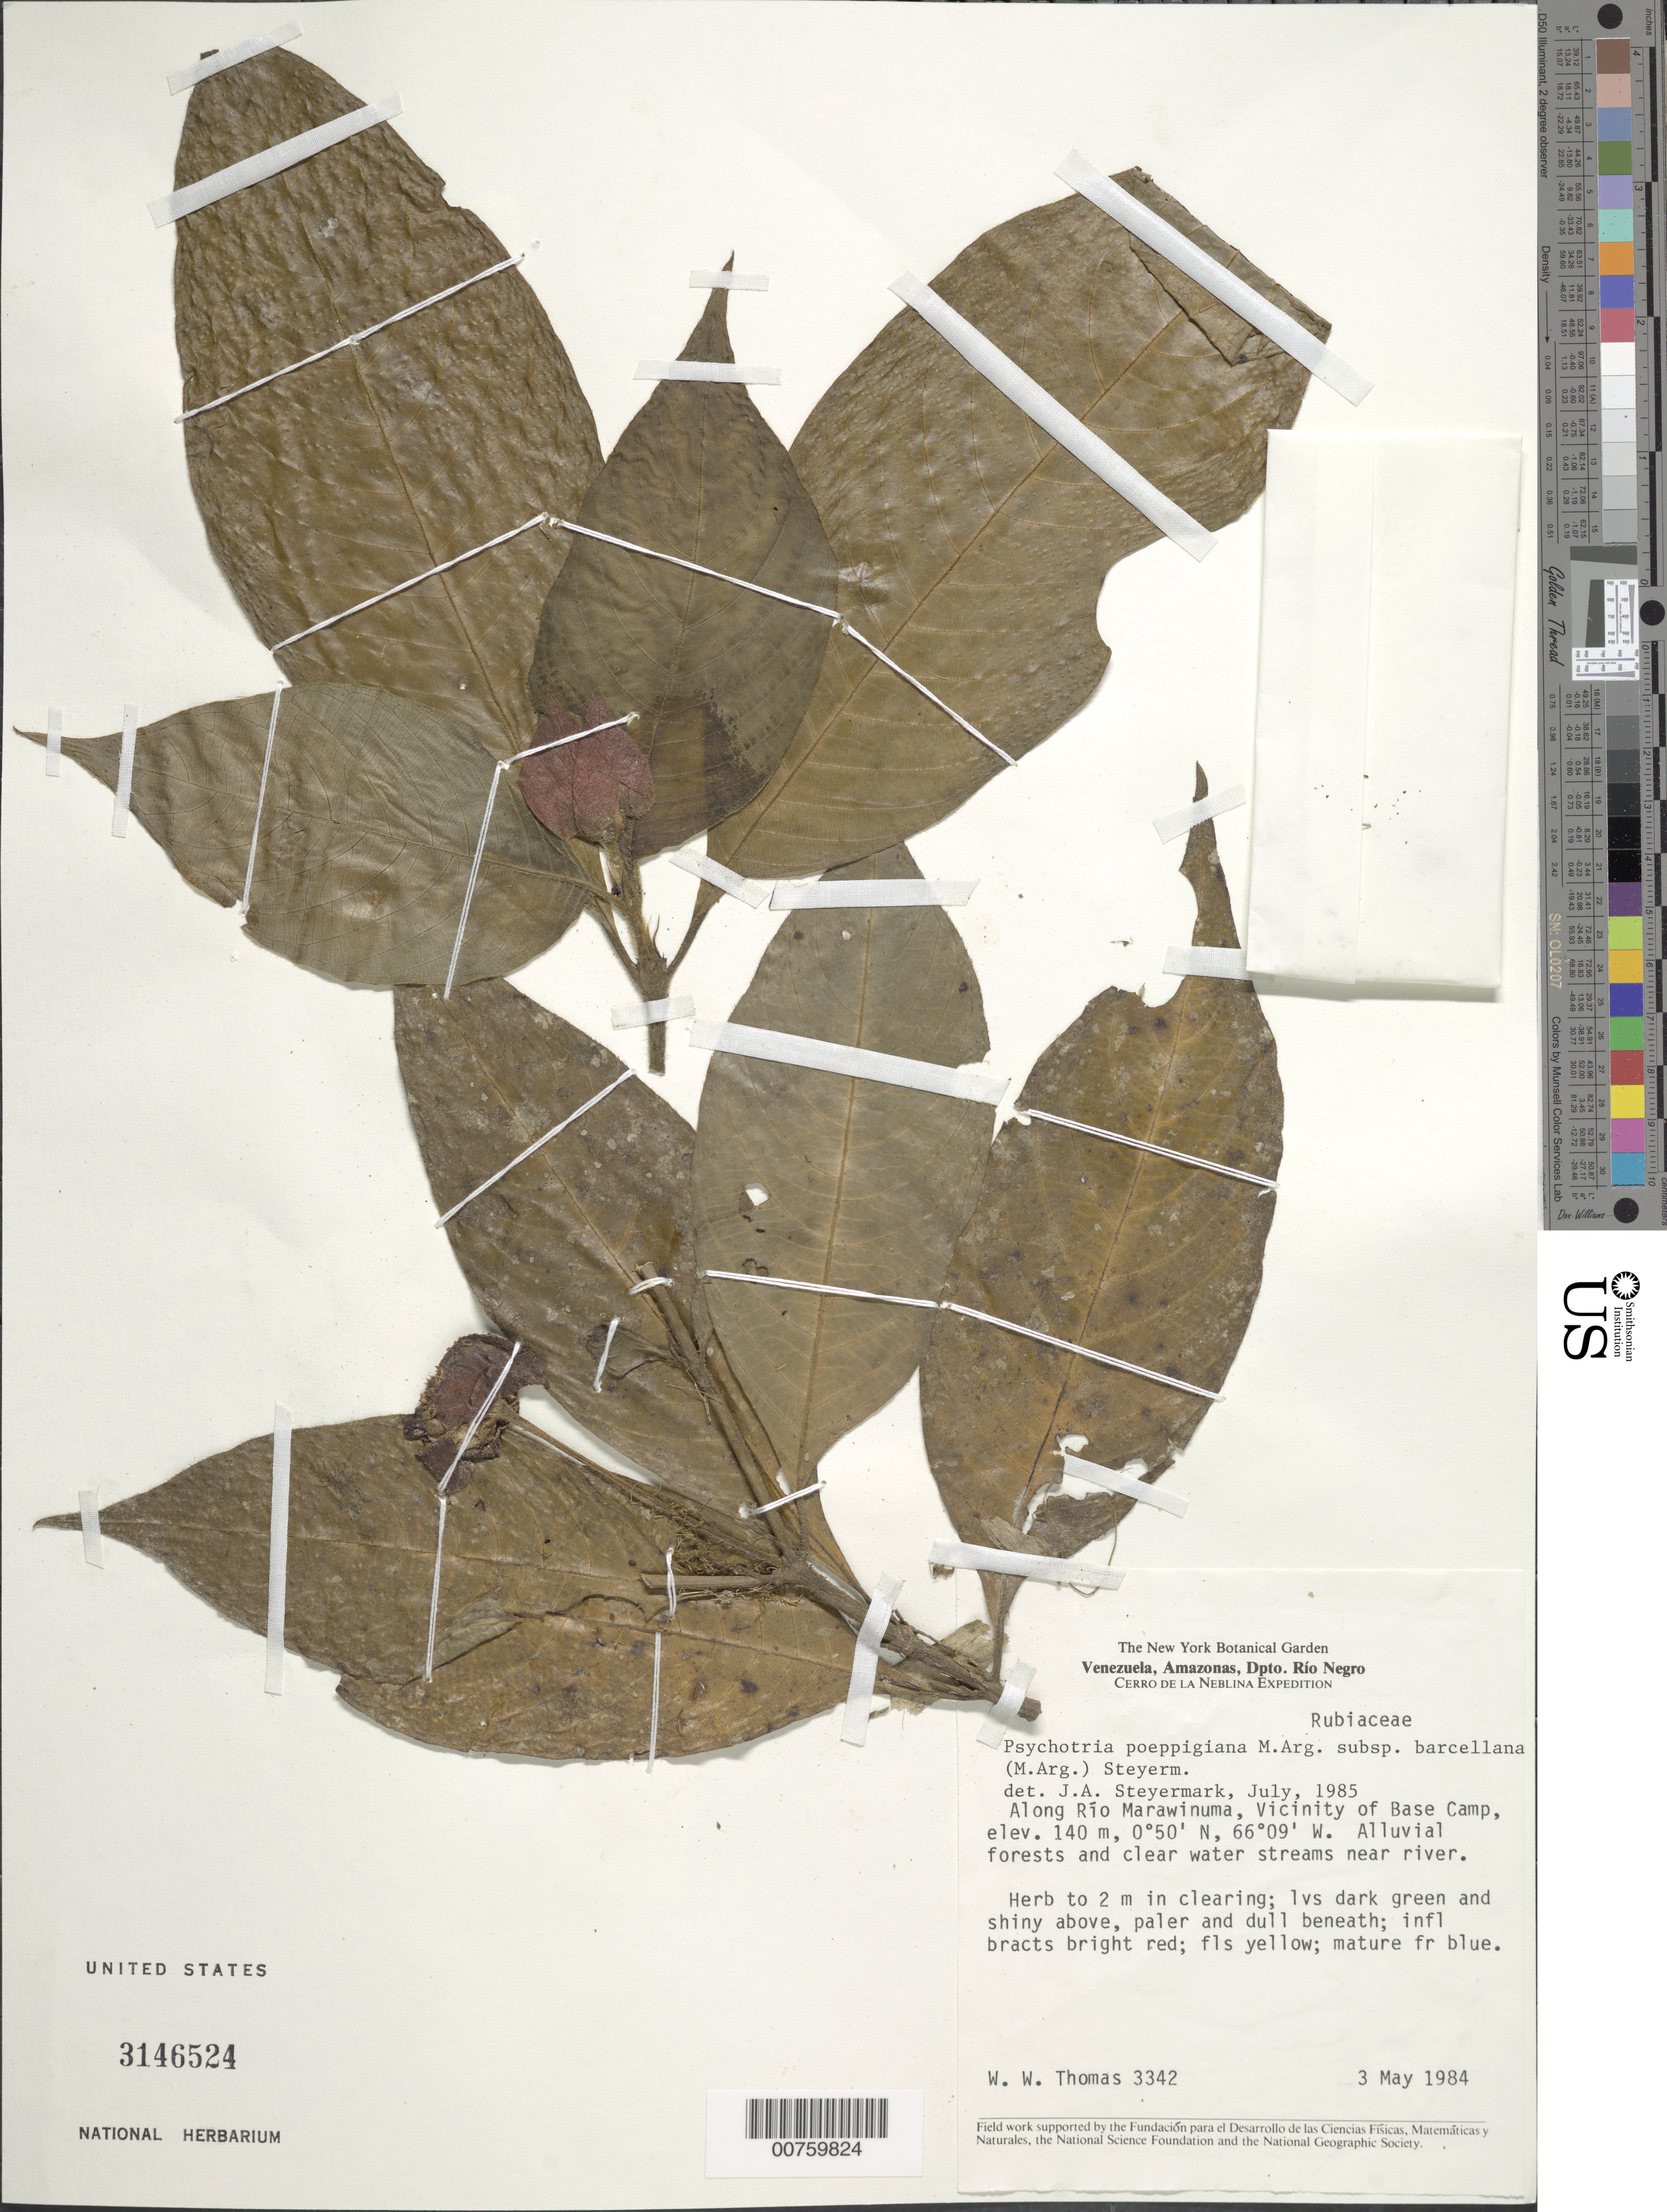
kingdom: Plantae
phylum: Tracheophyta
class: Magnoliopsida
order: Gentianales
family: Rubiaceae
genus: Psychotria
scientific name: Psychotria poeppigiana subsp. barcellana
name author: (Müll. Arg.) Steyerm.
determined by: Steyermark, Julian A., (VEN)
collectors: W. W. Thomas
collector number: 3342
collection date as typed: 3-May-84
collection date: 1984-05-03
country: Venezuela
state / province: Amazonas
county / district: Río Negro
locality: Cerro de La Neblina, along Río Marawinuma, vicinity of base camp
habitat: Alluvial forest and clear waters near river; in clearing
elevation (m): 140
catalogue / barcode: US 3146524